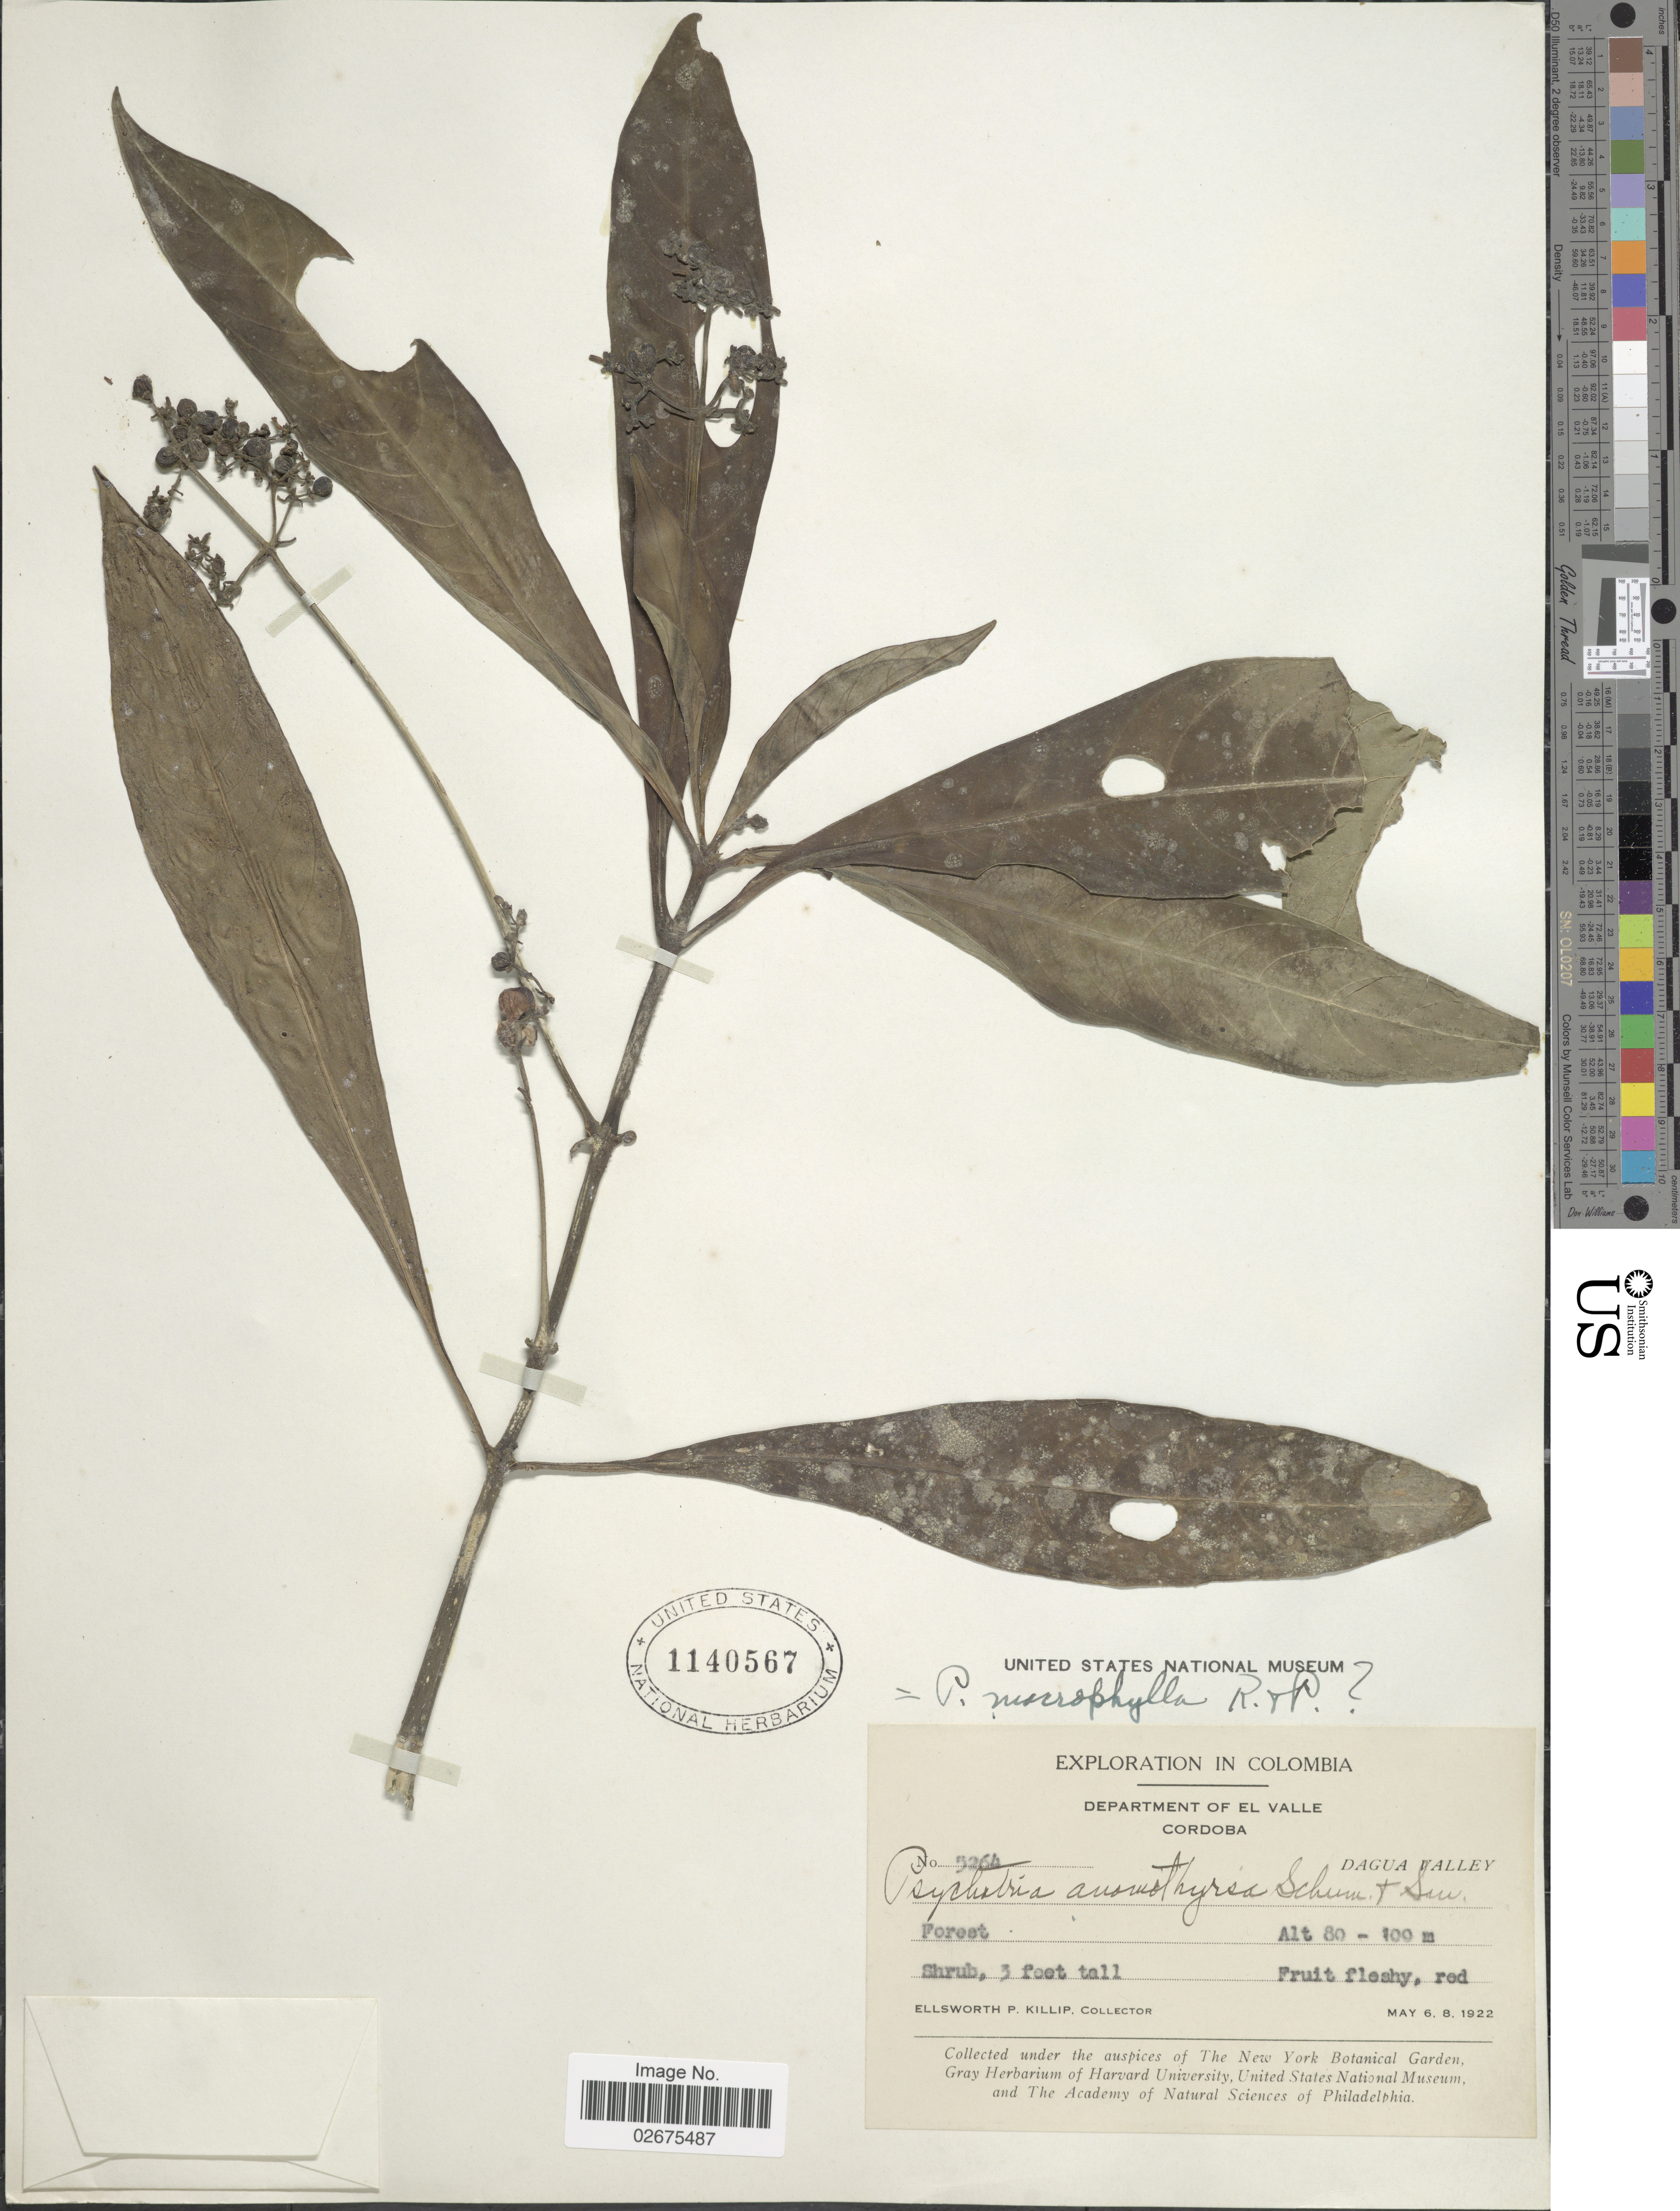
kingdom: Plantae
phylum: Tracheophyta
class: Magnoliopsida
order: Gentianales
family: Rubiaceae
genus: Notopleura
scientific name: Notopleura sp.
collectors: E. P. Killip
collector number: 5264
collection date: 1922-05-06/1922-05-08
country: Colombia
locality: Department of El Valle. Cordoba. Dagua Valley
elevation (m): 80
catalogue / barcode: US 1140567